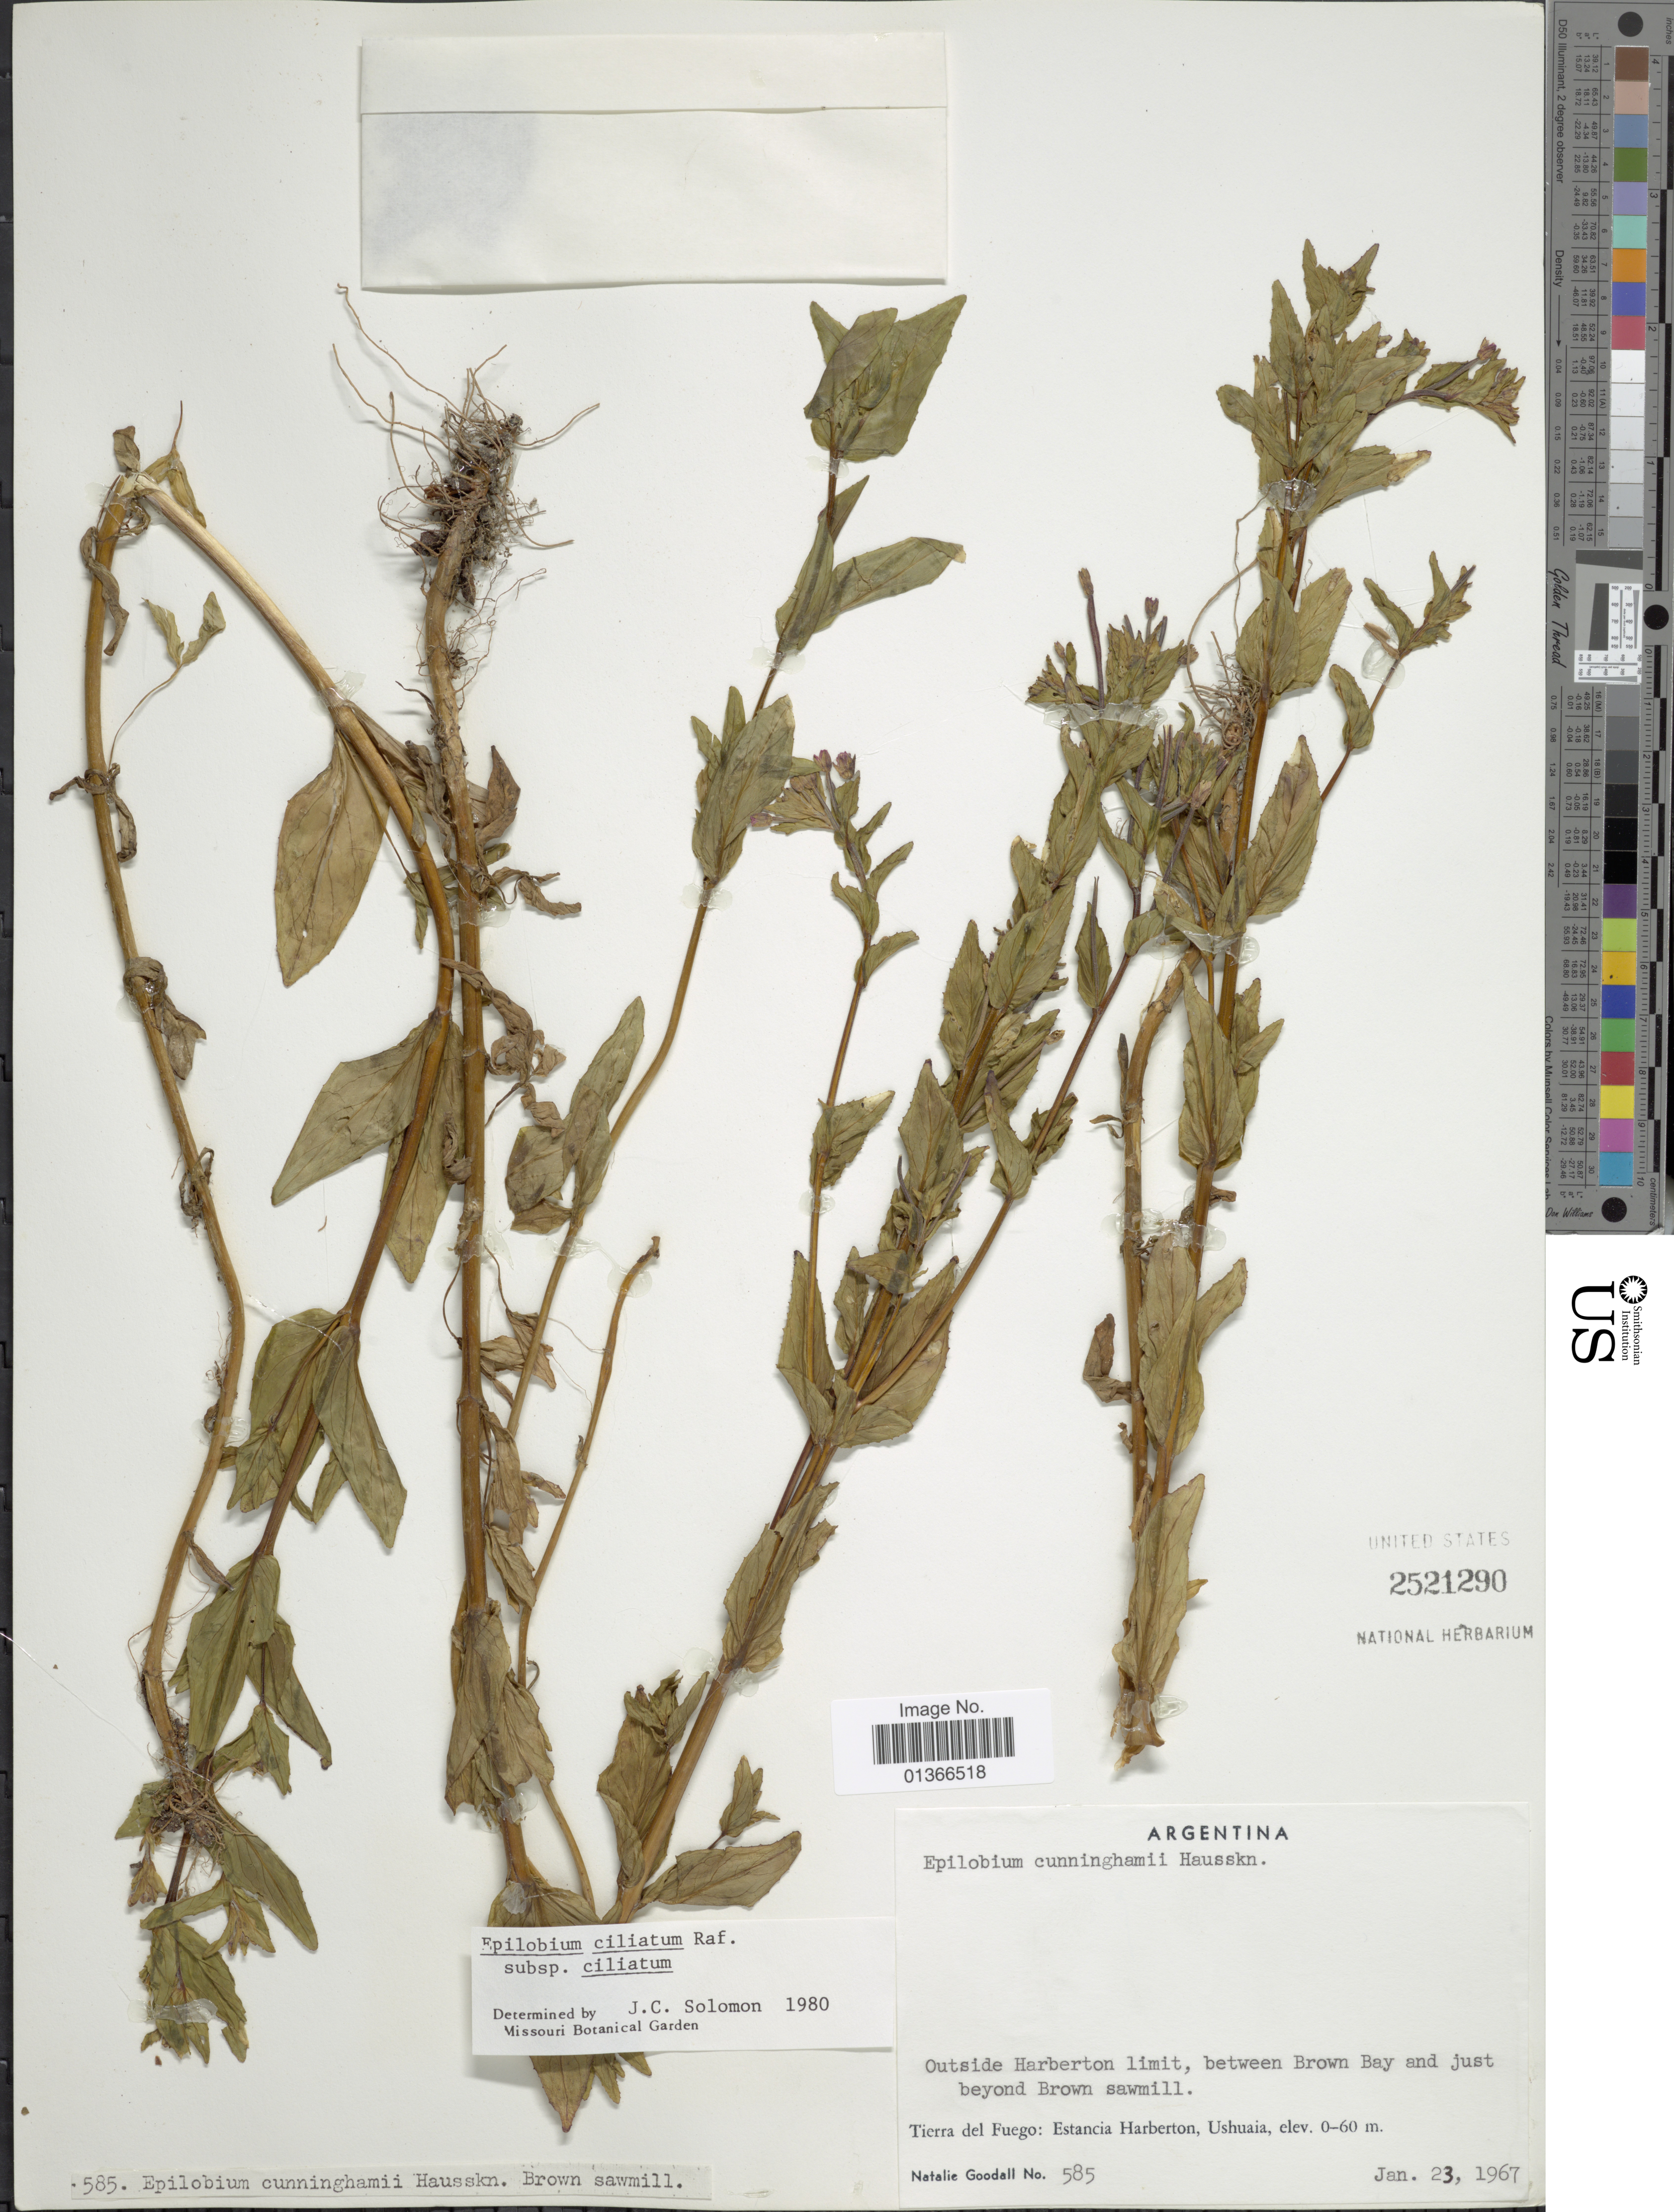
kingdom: Plantae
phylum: Tracheophyta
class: Magnoliopsida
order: Myrtales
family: Onagraceae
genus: Epilobium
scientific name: Epilobium ciliatum subsp. ciliatum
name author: Raf.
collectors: R. Goodall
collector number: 585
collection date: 1967-01-23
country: Argentina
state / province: Tierra del Fuego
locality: Estancia Harberton, Ushuaia.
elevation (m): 0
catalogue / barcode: US 2521290